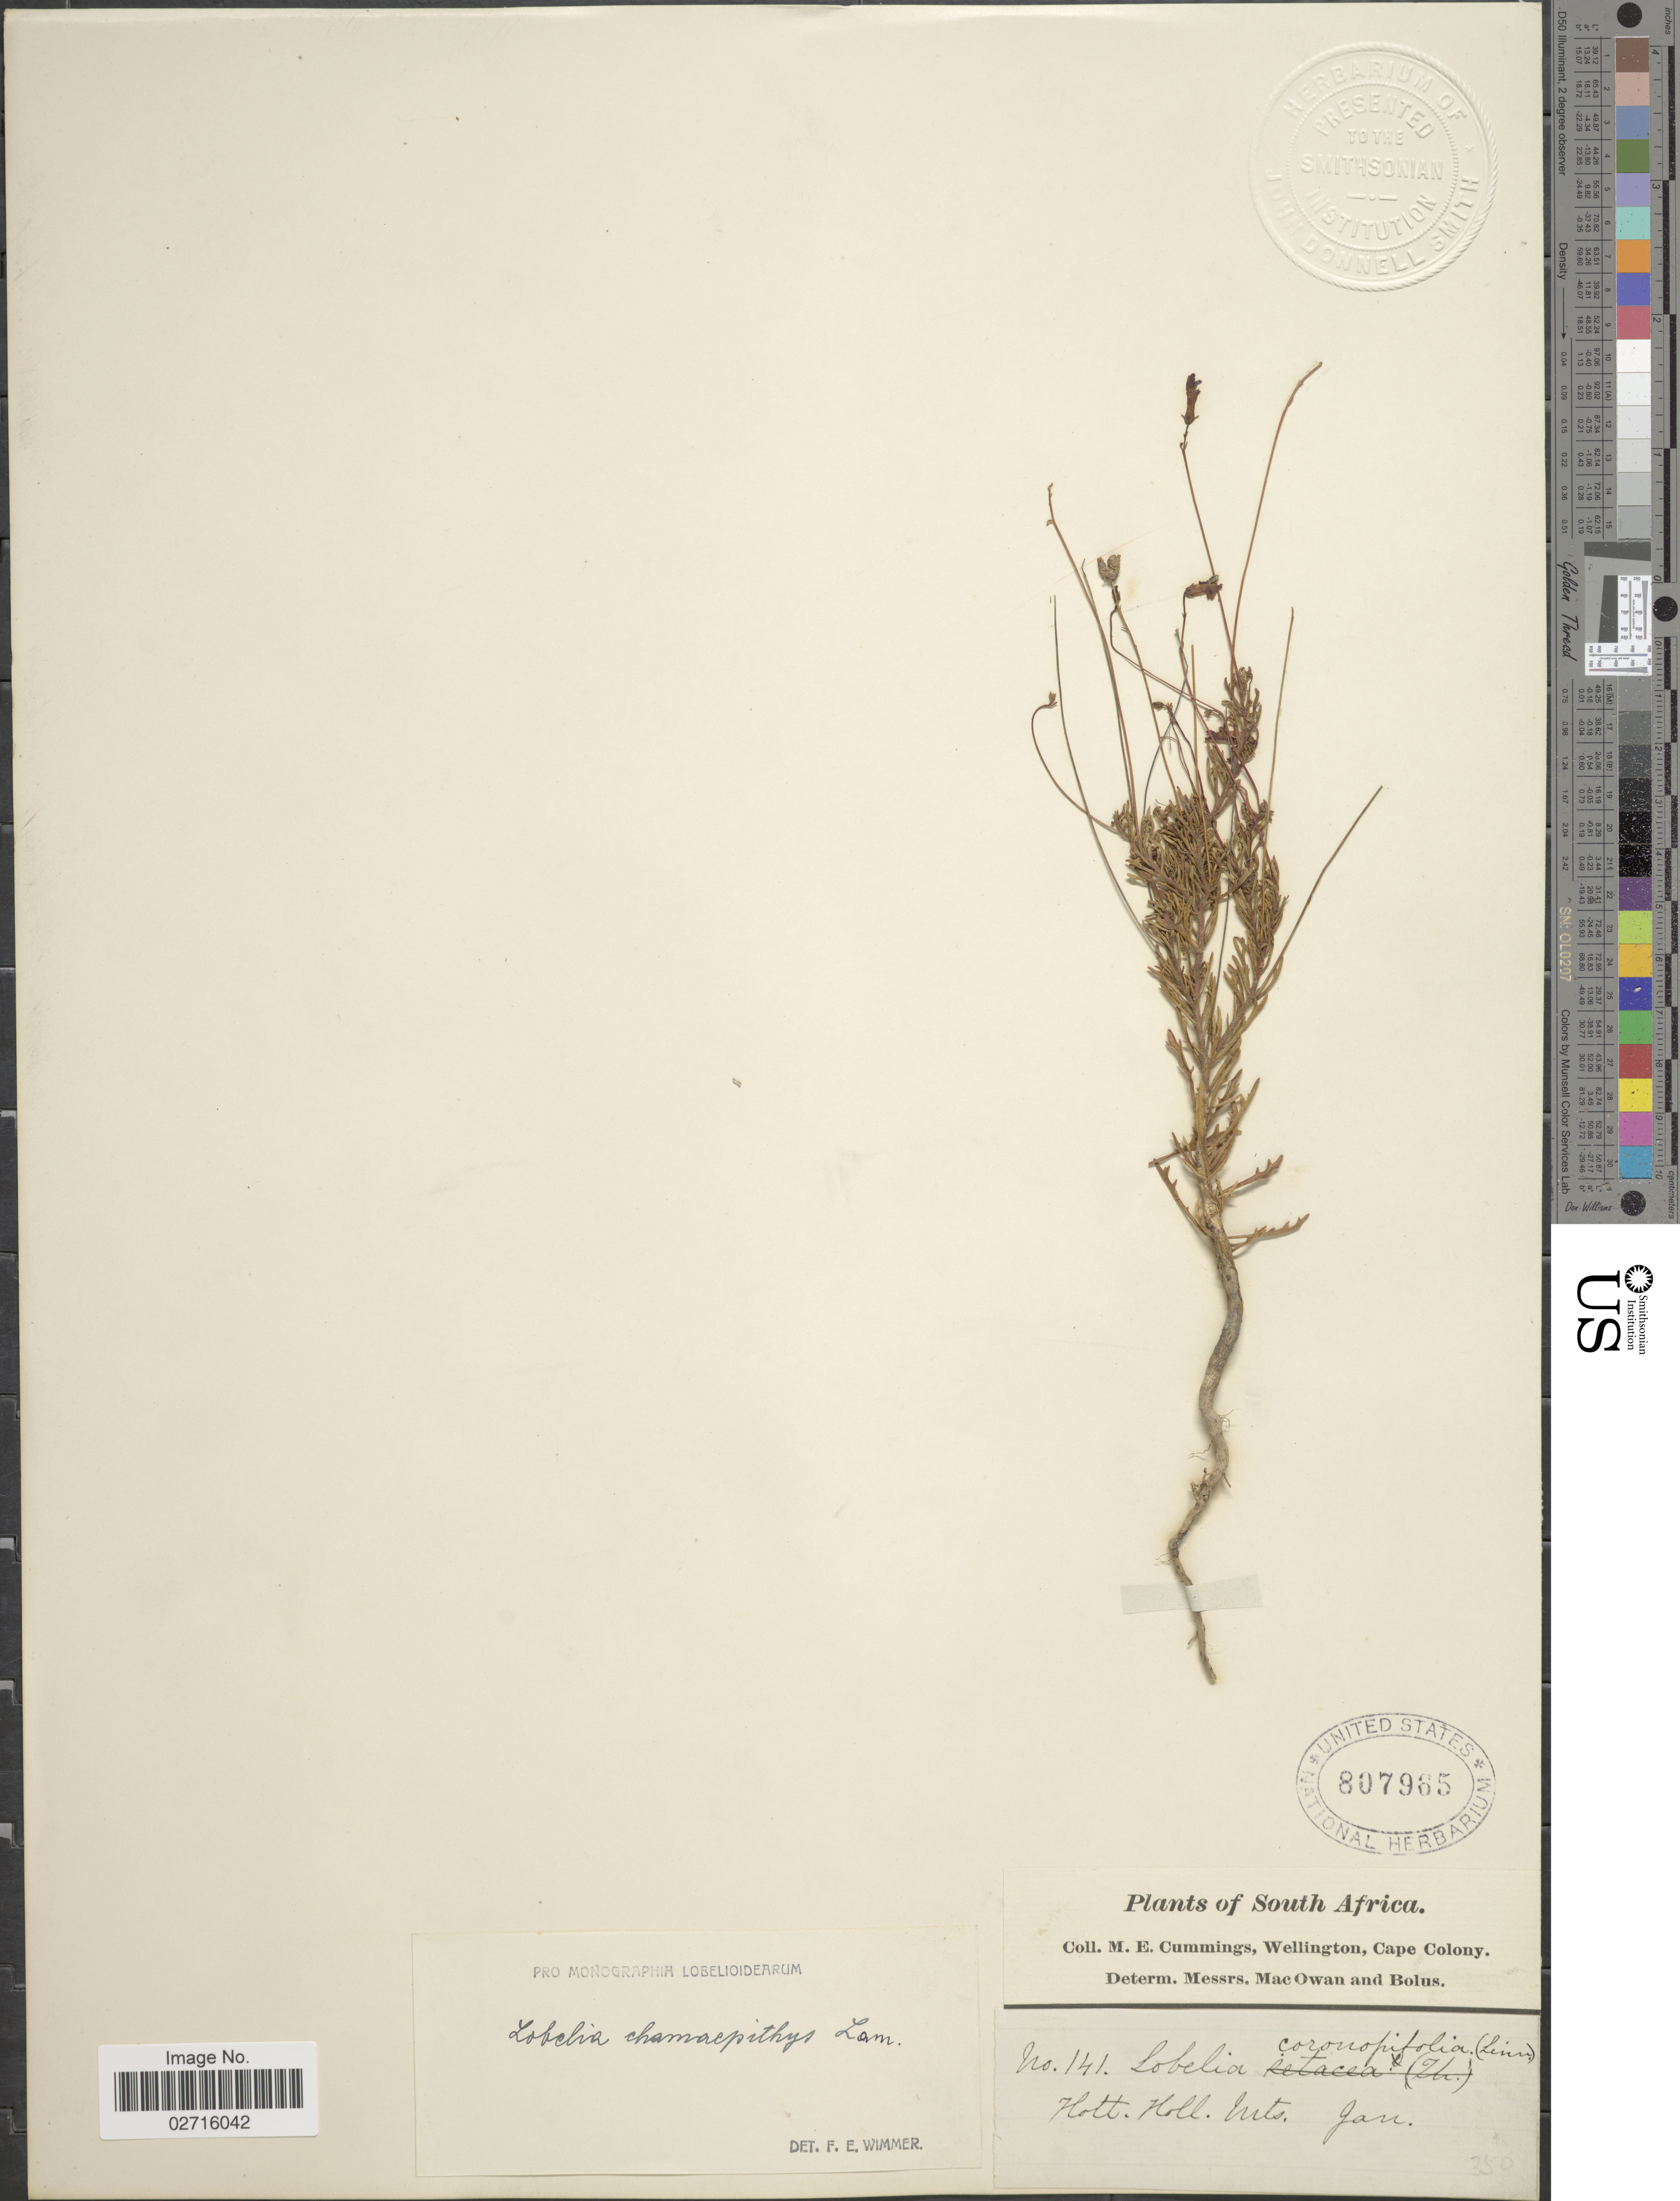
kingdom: Plantae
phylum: Tracheophyta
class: Magnoliopsida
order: Asterales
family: Campanulaceae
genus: Lobelia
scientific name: Lobelia chamaepitys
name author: Lam.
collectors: M. E. Cummings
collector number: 414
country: South Africa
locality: Hott. Holl. Mts.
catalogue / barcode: US 807965